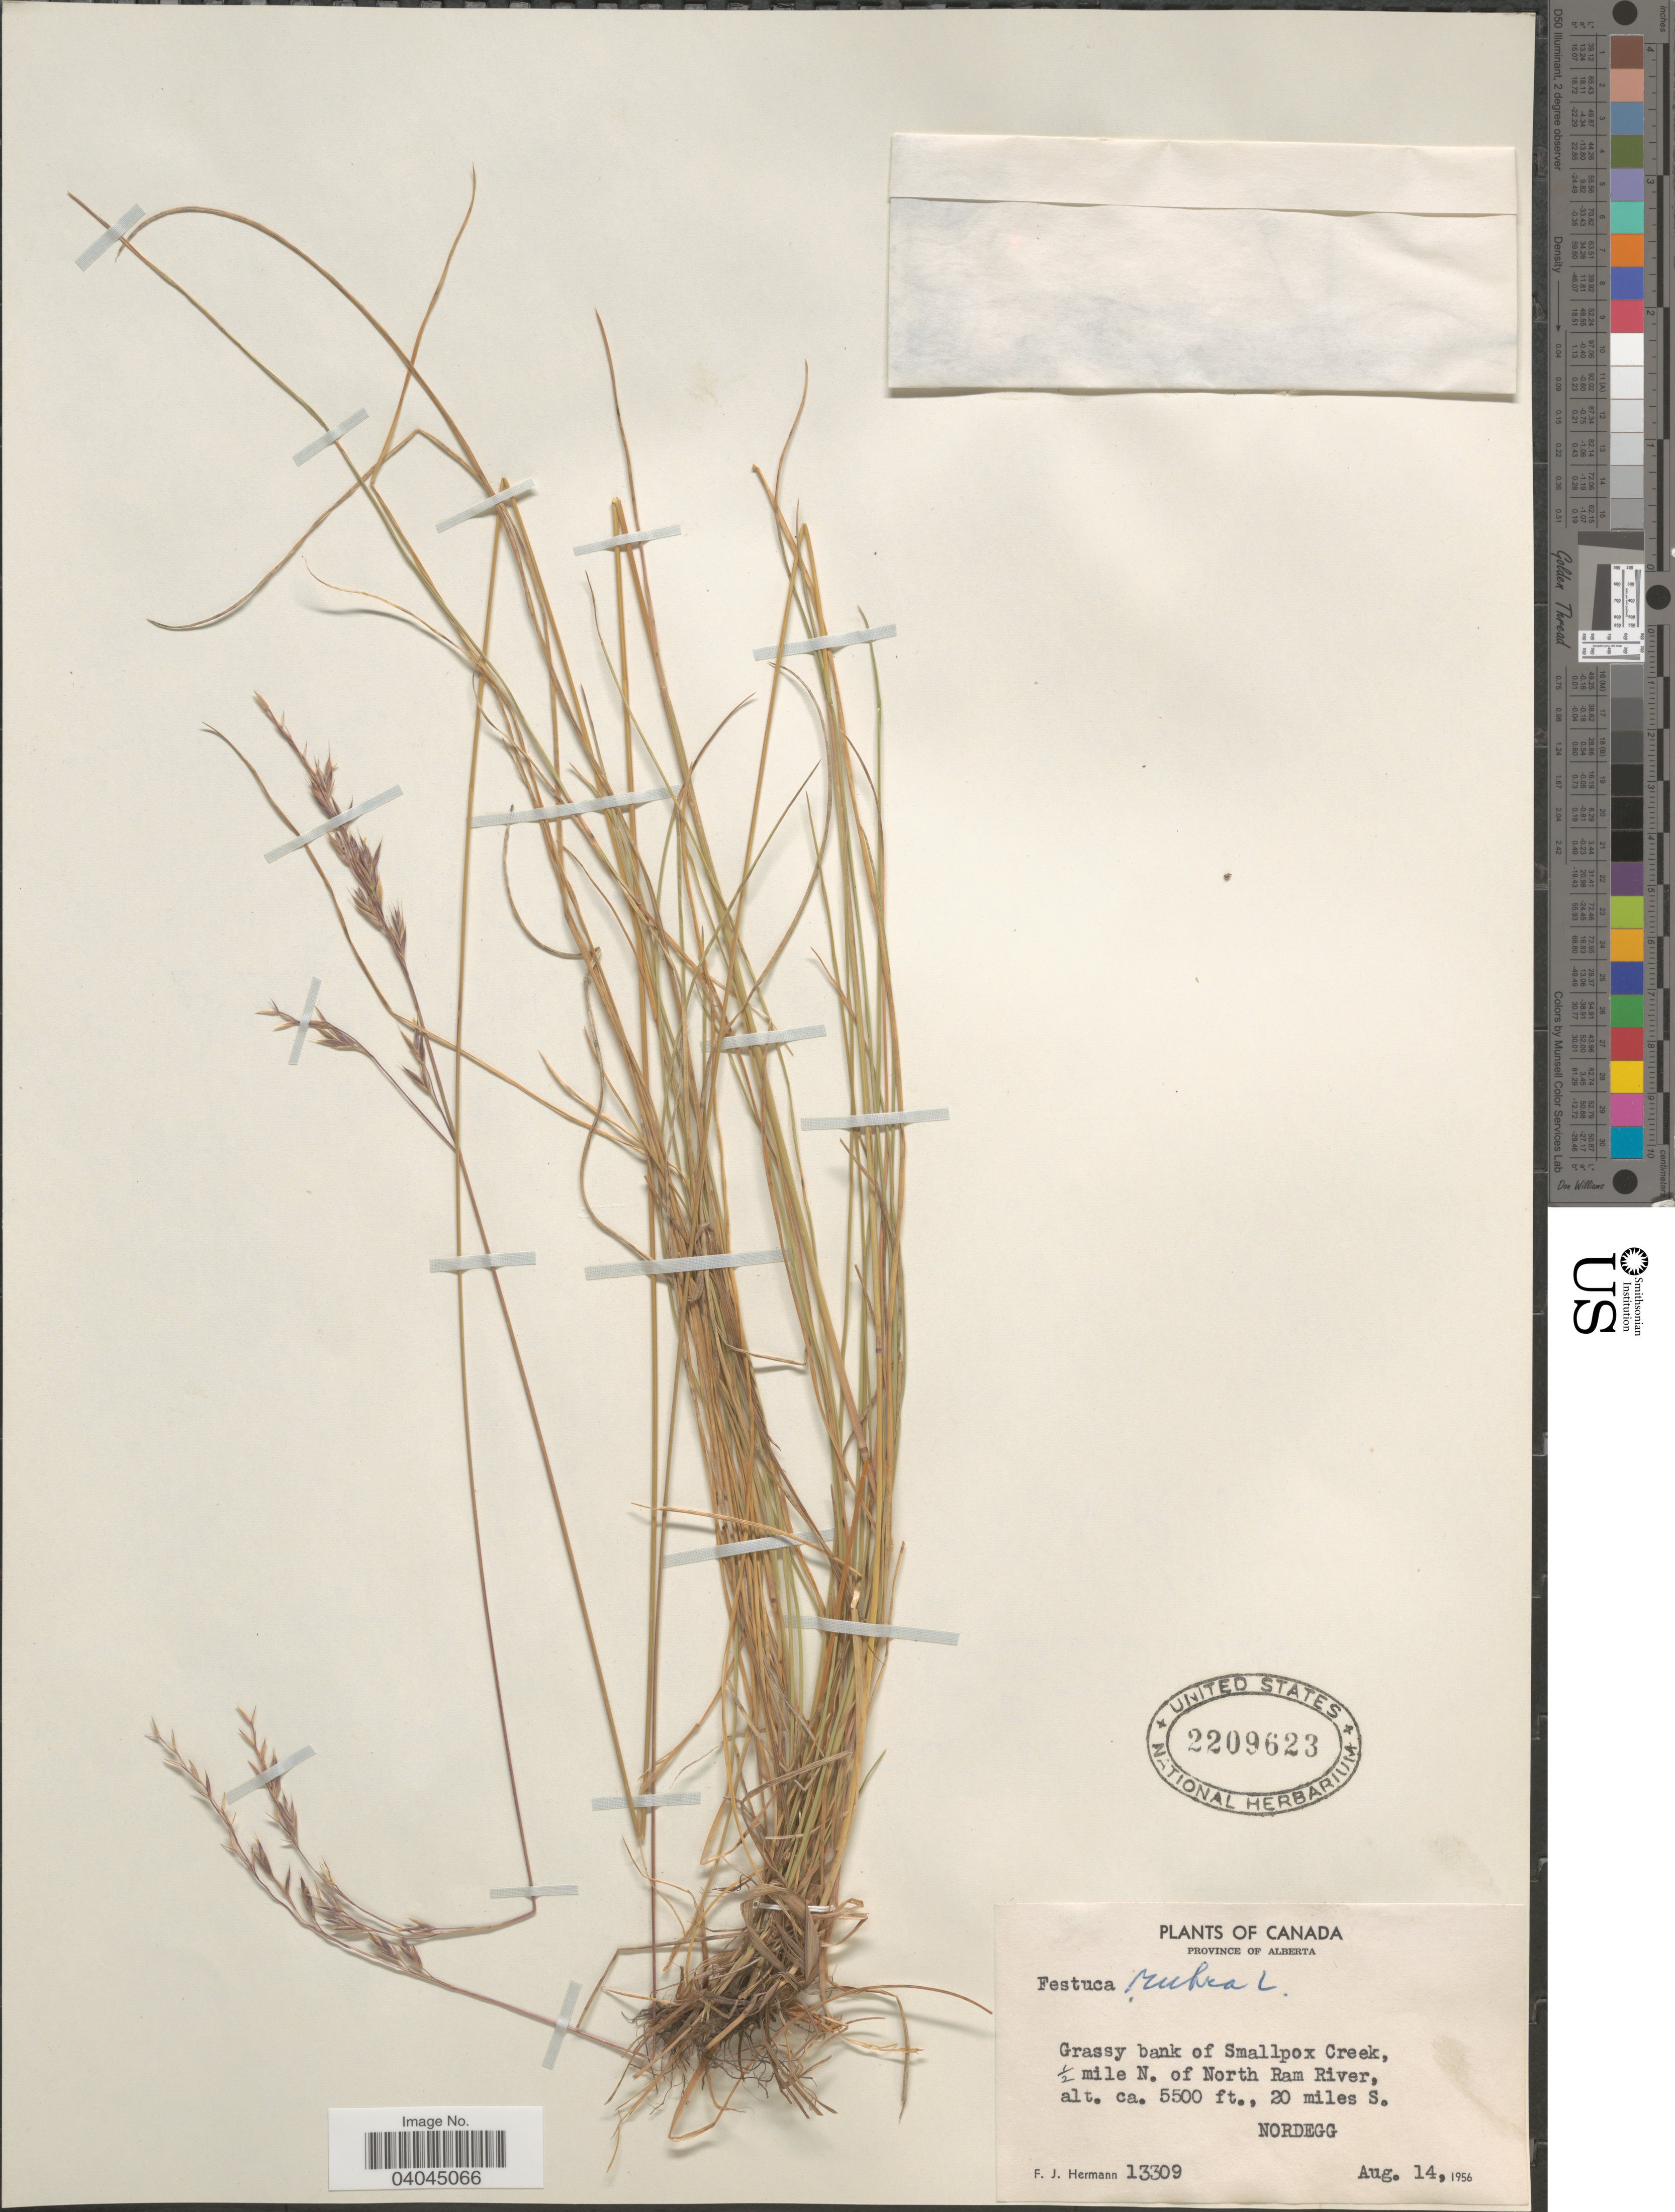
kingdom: Plantae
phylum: Tracheophyta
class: Liliopsida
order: Poales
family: Poaceae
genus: Festuca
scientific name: Festuca rubra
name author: L.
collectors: F. J. Hermann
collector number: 13309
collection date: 1956-08-14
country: Canada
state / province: Alberta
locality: Grassy bank of Smallpox Creek, ½ mile N. of North Ram River, 20 miles S. Nordegg.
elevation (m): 1676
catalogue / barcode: US 2209623